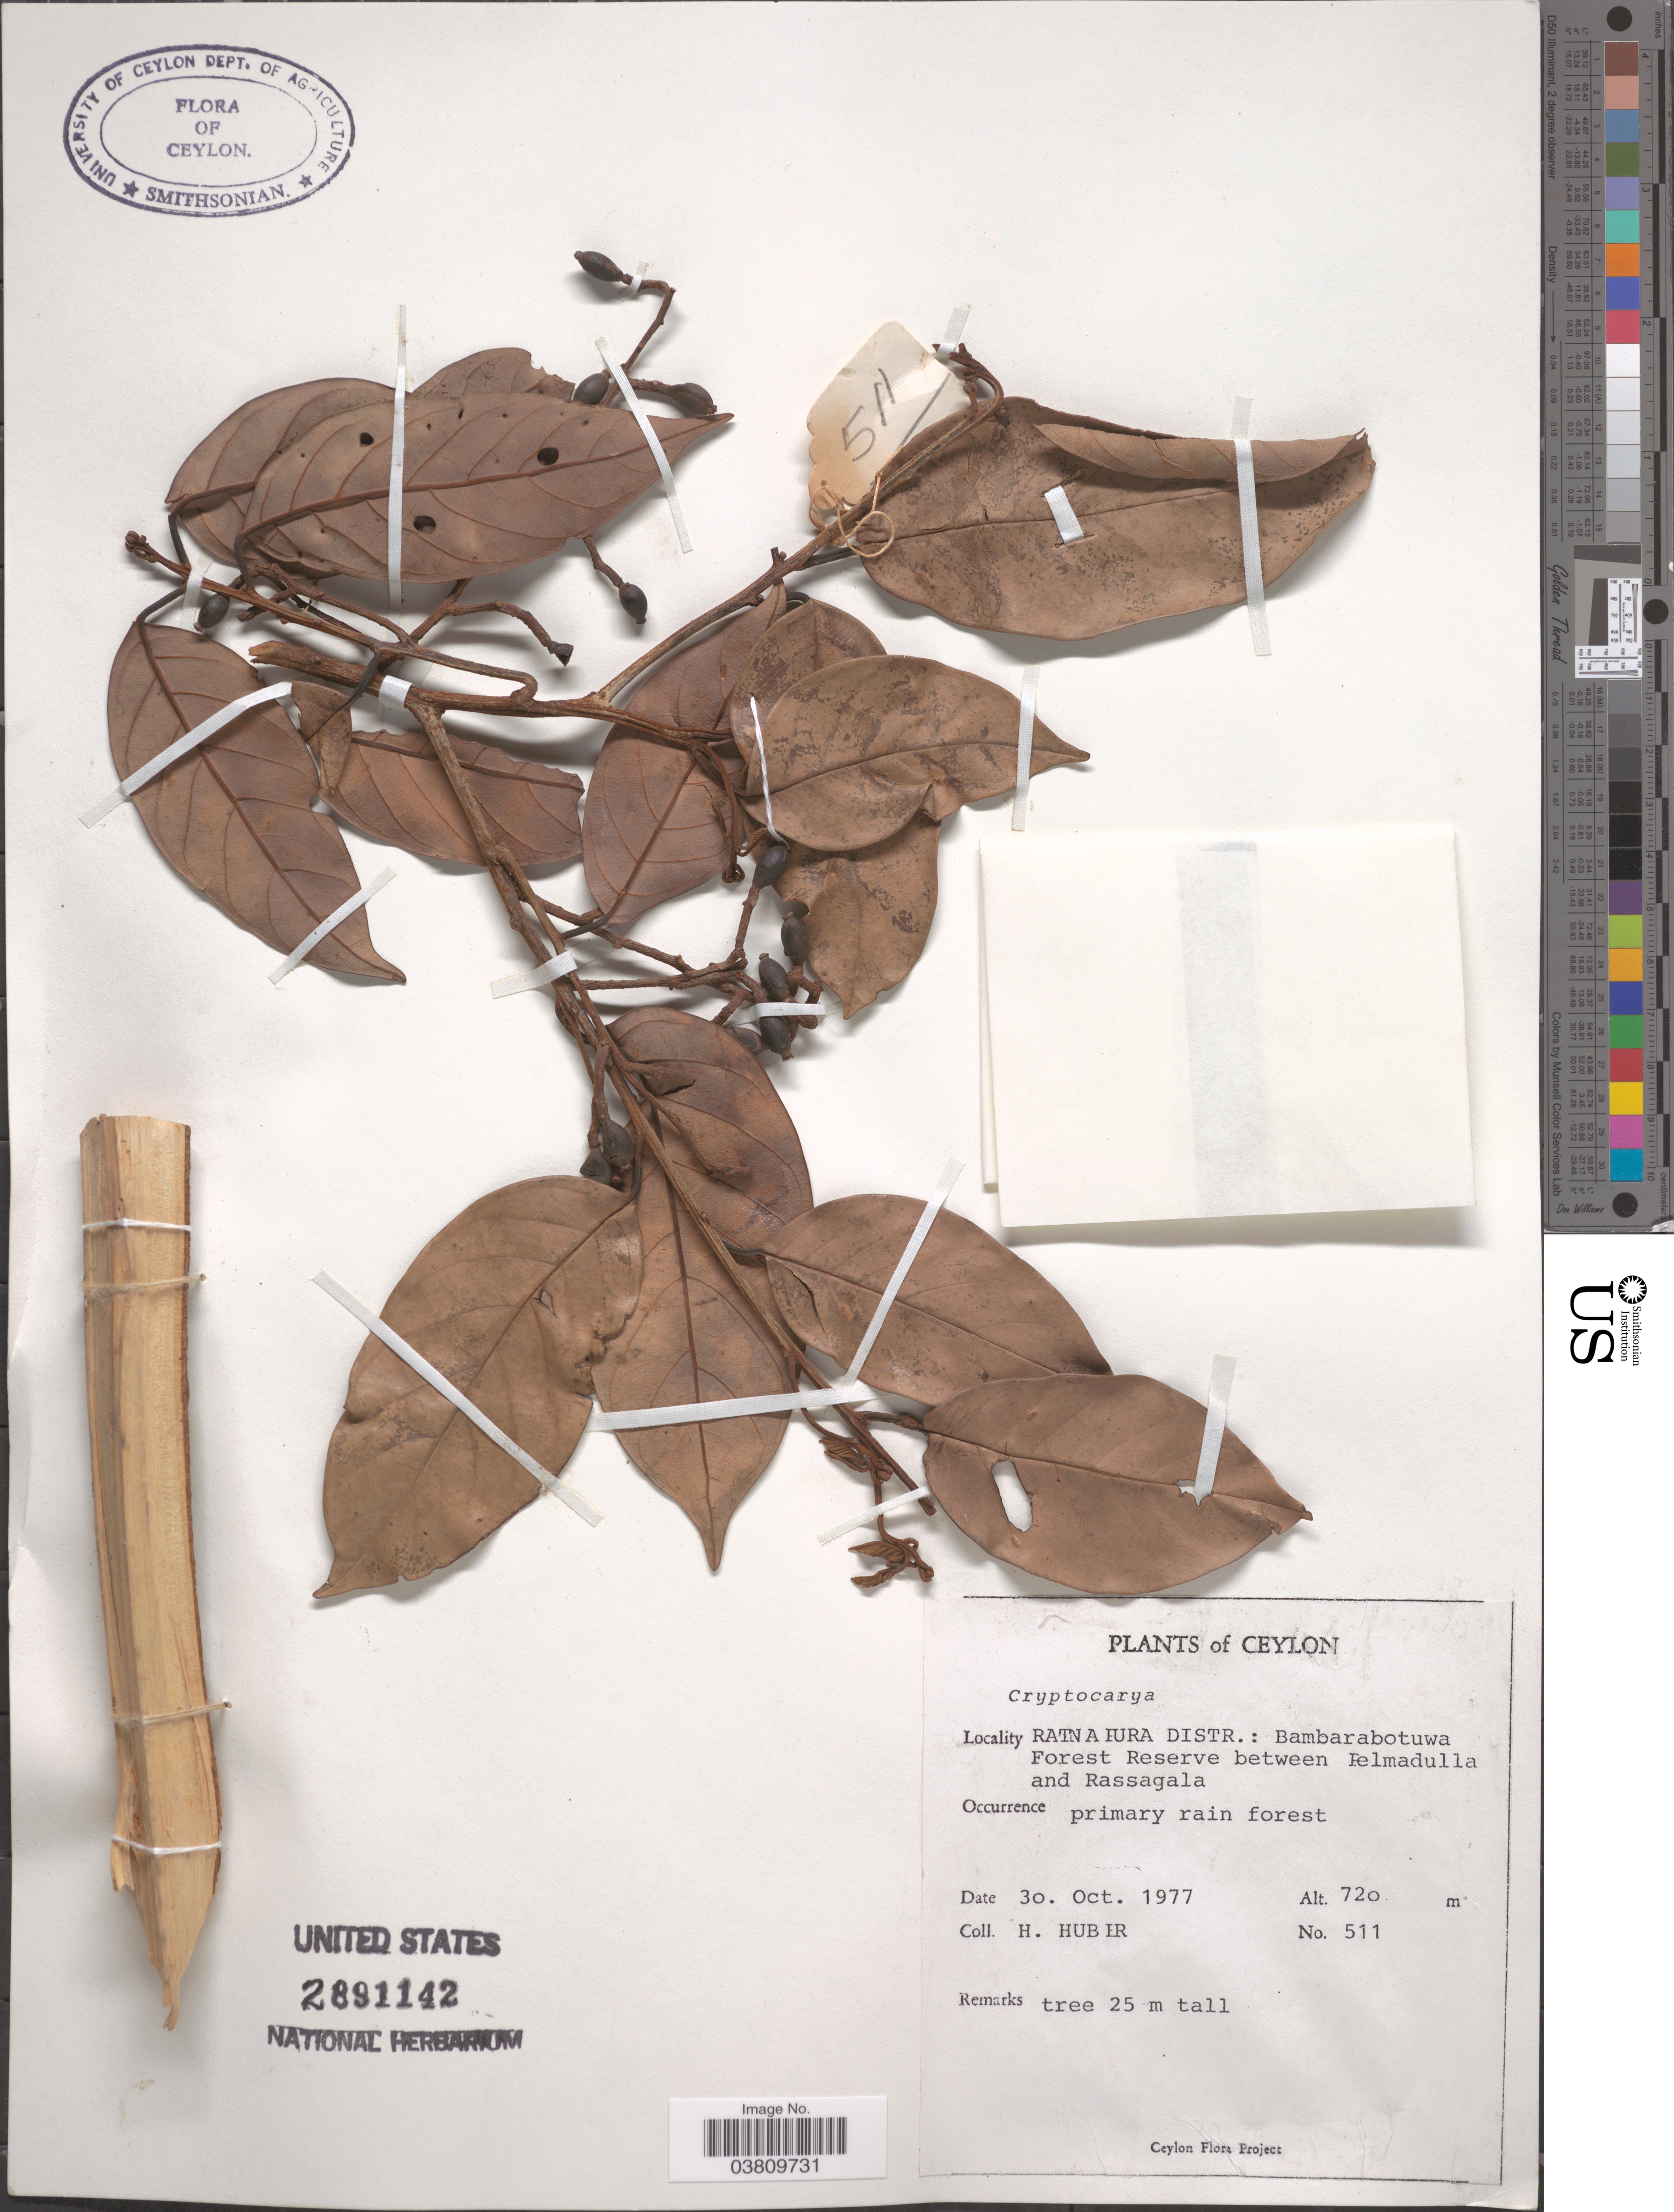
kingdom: Plantae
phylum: Tracheophyta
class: Magnoliopsida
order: Laurales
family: Lauraceae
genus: Cryptocarya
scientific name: Cryptocarya sp.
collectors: H. Huber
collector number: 511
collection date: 1977-10-30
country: Sri Lanka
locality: Ceylon. Ratnapura Distr.: Bambarabotuwa Forest Reserve between Pelmadulla and Rassagala.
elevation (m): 720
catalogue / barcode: US 2891142